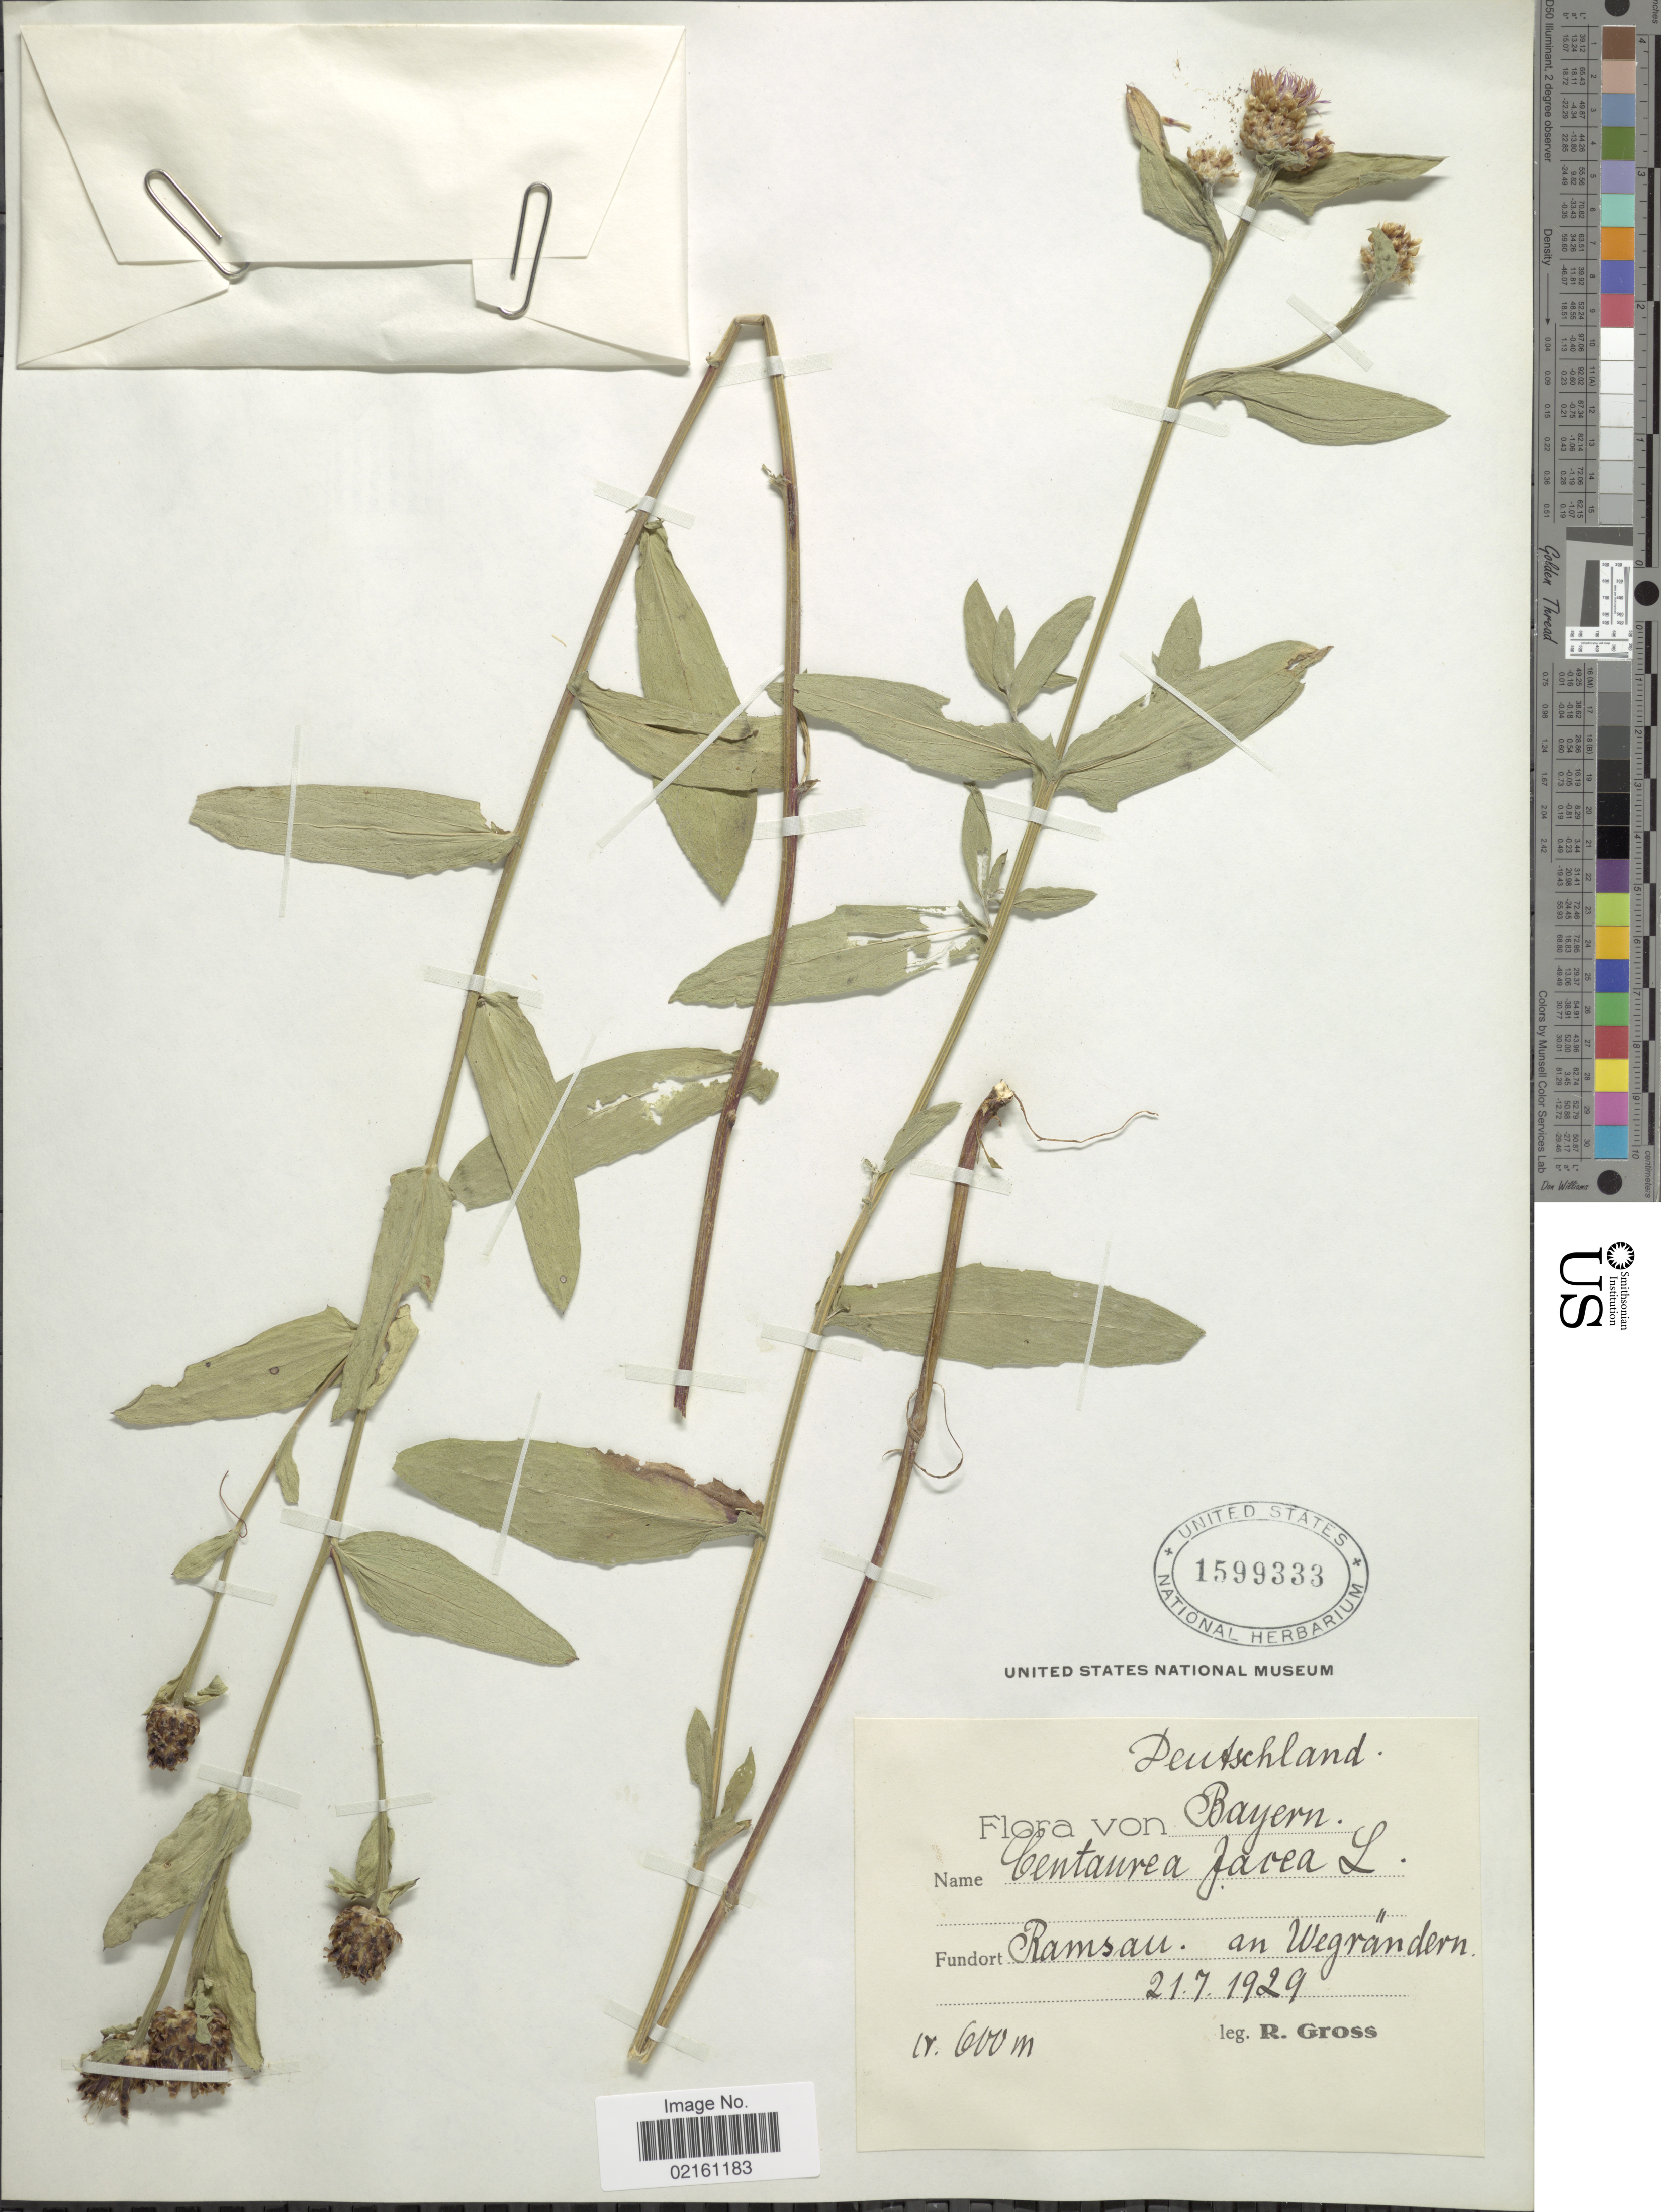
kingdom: Plantae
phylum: Tracheophyta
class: Magnoliopsida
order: Asterales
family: Asteraceae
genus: Centaurea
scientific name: Centaurea jacea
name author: L.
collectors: R. Gross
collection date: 1929-07-21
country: Germany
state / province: Bayern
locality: Deutschland, Bayern, Ramsau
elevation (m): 600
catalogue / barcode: US 1599333